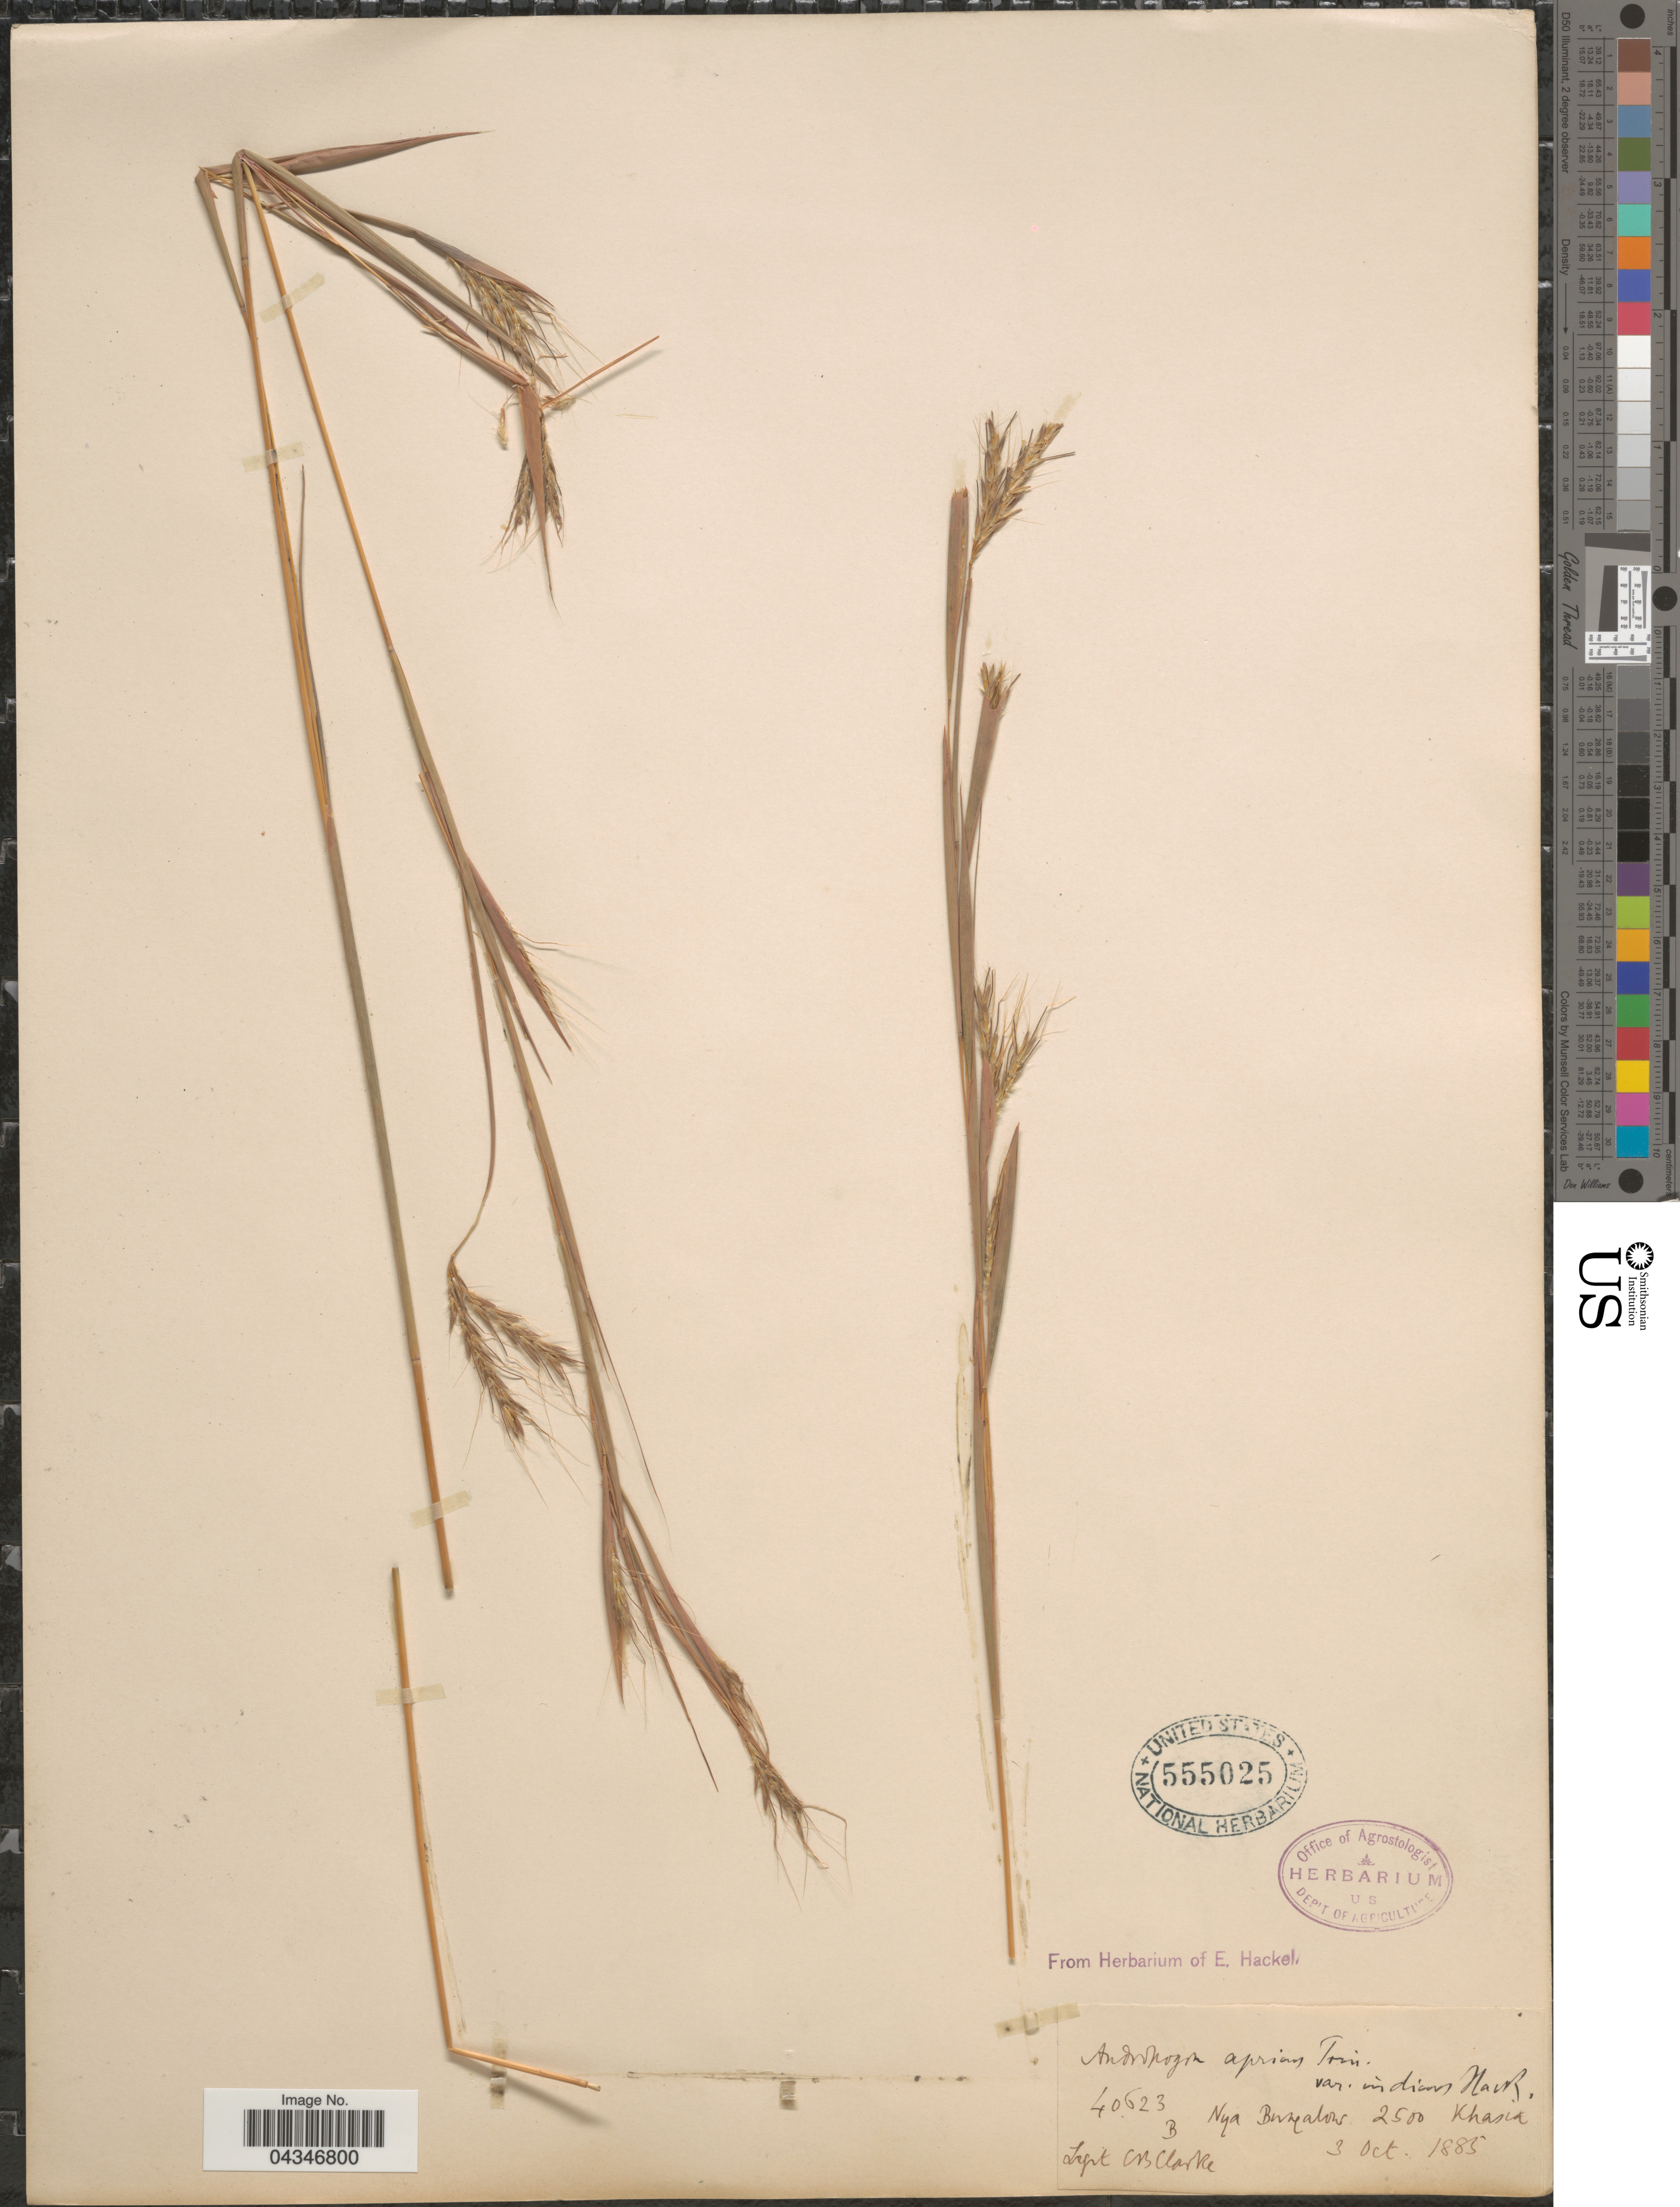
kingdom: Plantae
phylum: Tracheophyta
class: Liliopsida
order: Poales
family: Poaceae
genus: Andropogon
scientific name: Andropogon angustatus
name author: (J. Presl) Steud.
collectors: C. B. Clarke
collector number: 40623B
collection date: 1885-10-03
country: India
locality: Nya Bungalow. Khasia.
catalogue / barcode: US 555025